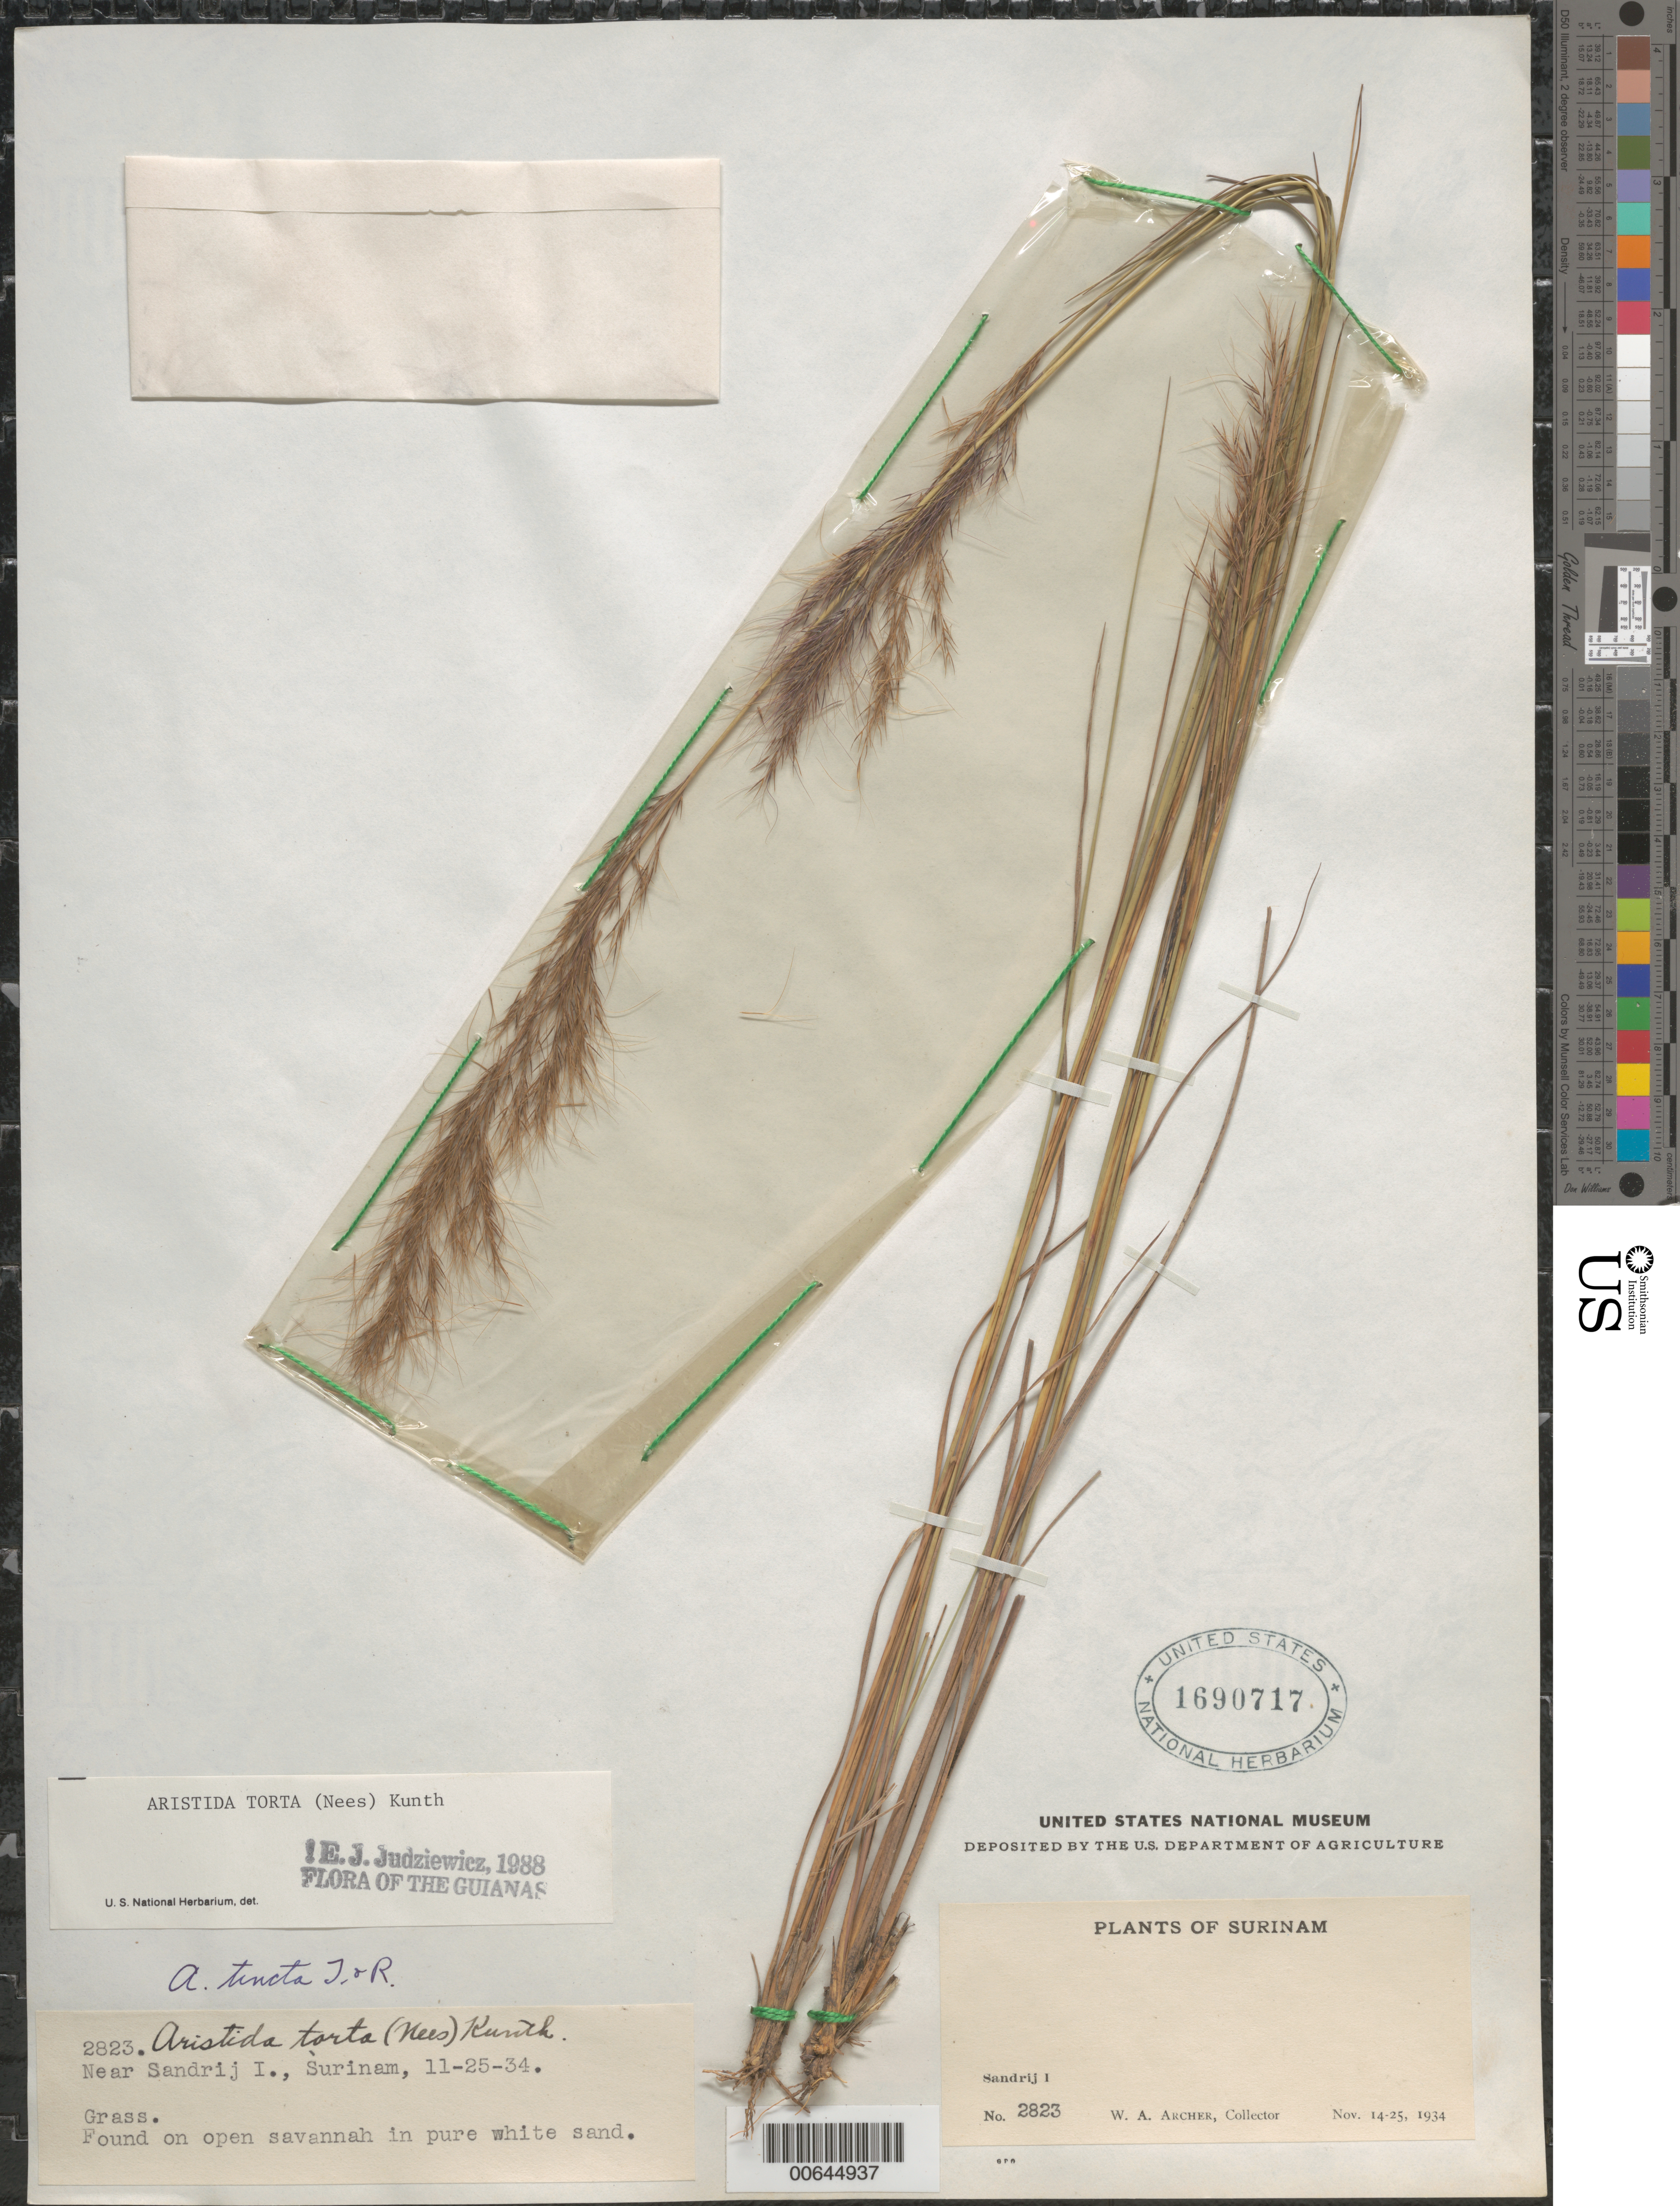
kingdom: Plantae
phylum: Tracheophyta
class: Liliopsida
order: Poales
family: Poaceae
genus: Aristida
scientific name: Aristida torta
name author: (Nees) Kunth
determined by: Judziewicz, E. J.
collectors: W. A. Archer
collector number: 2823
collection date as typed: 14-Nov-34 to 25-Nov-34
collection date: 1934-11-14/1934-11-25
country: Suriname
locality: Zanderij I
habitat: Open savanna in pure white sand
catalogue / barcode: US 1690717